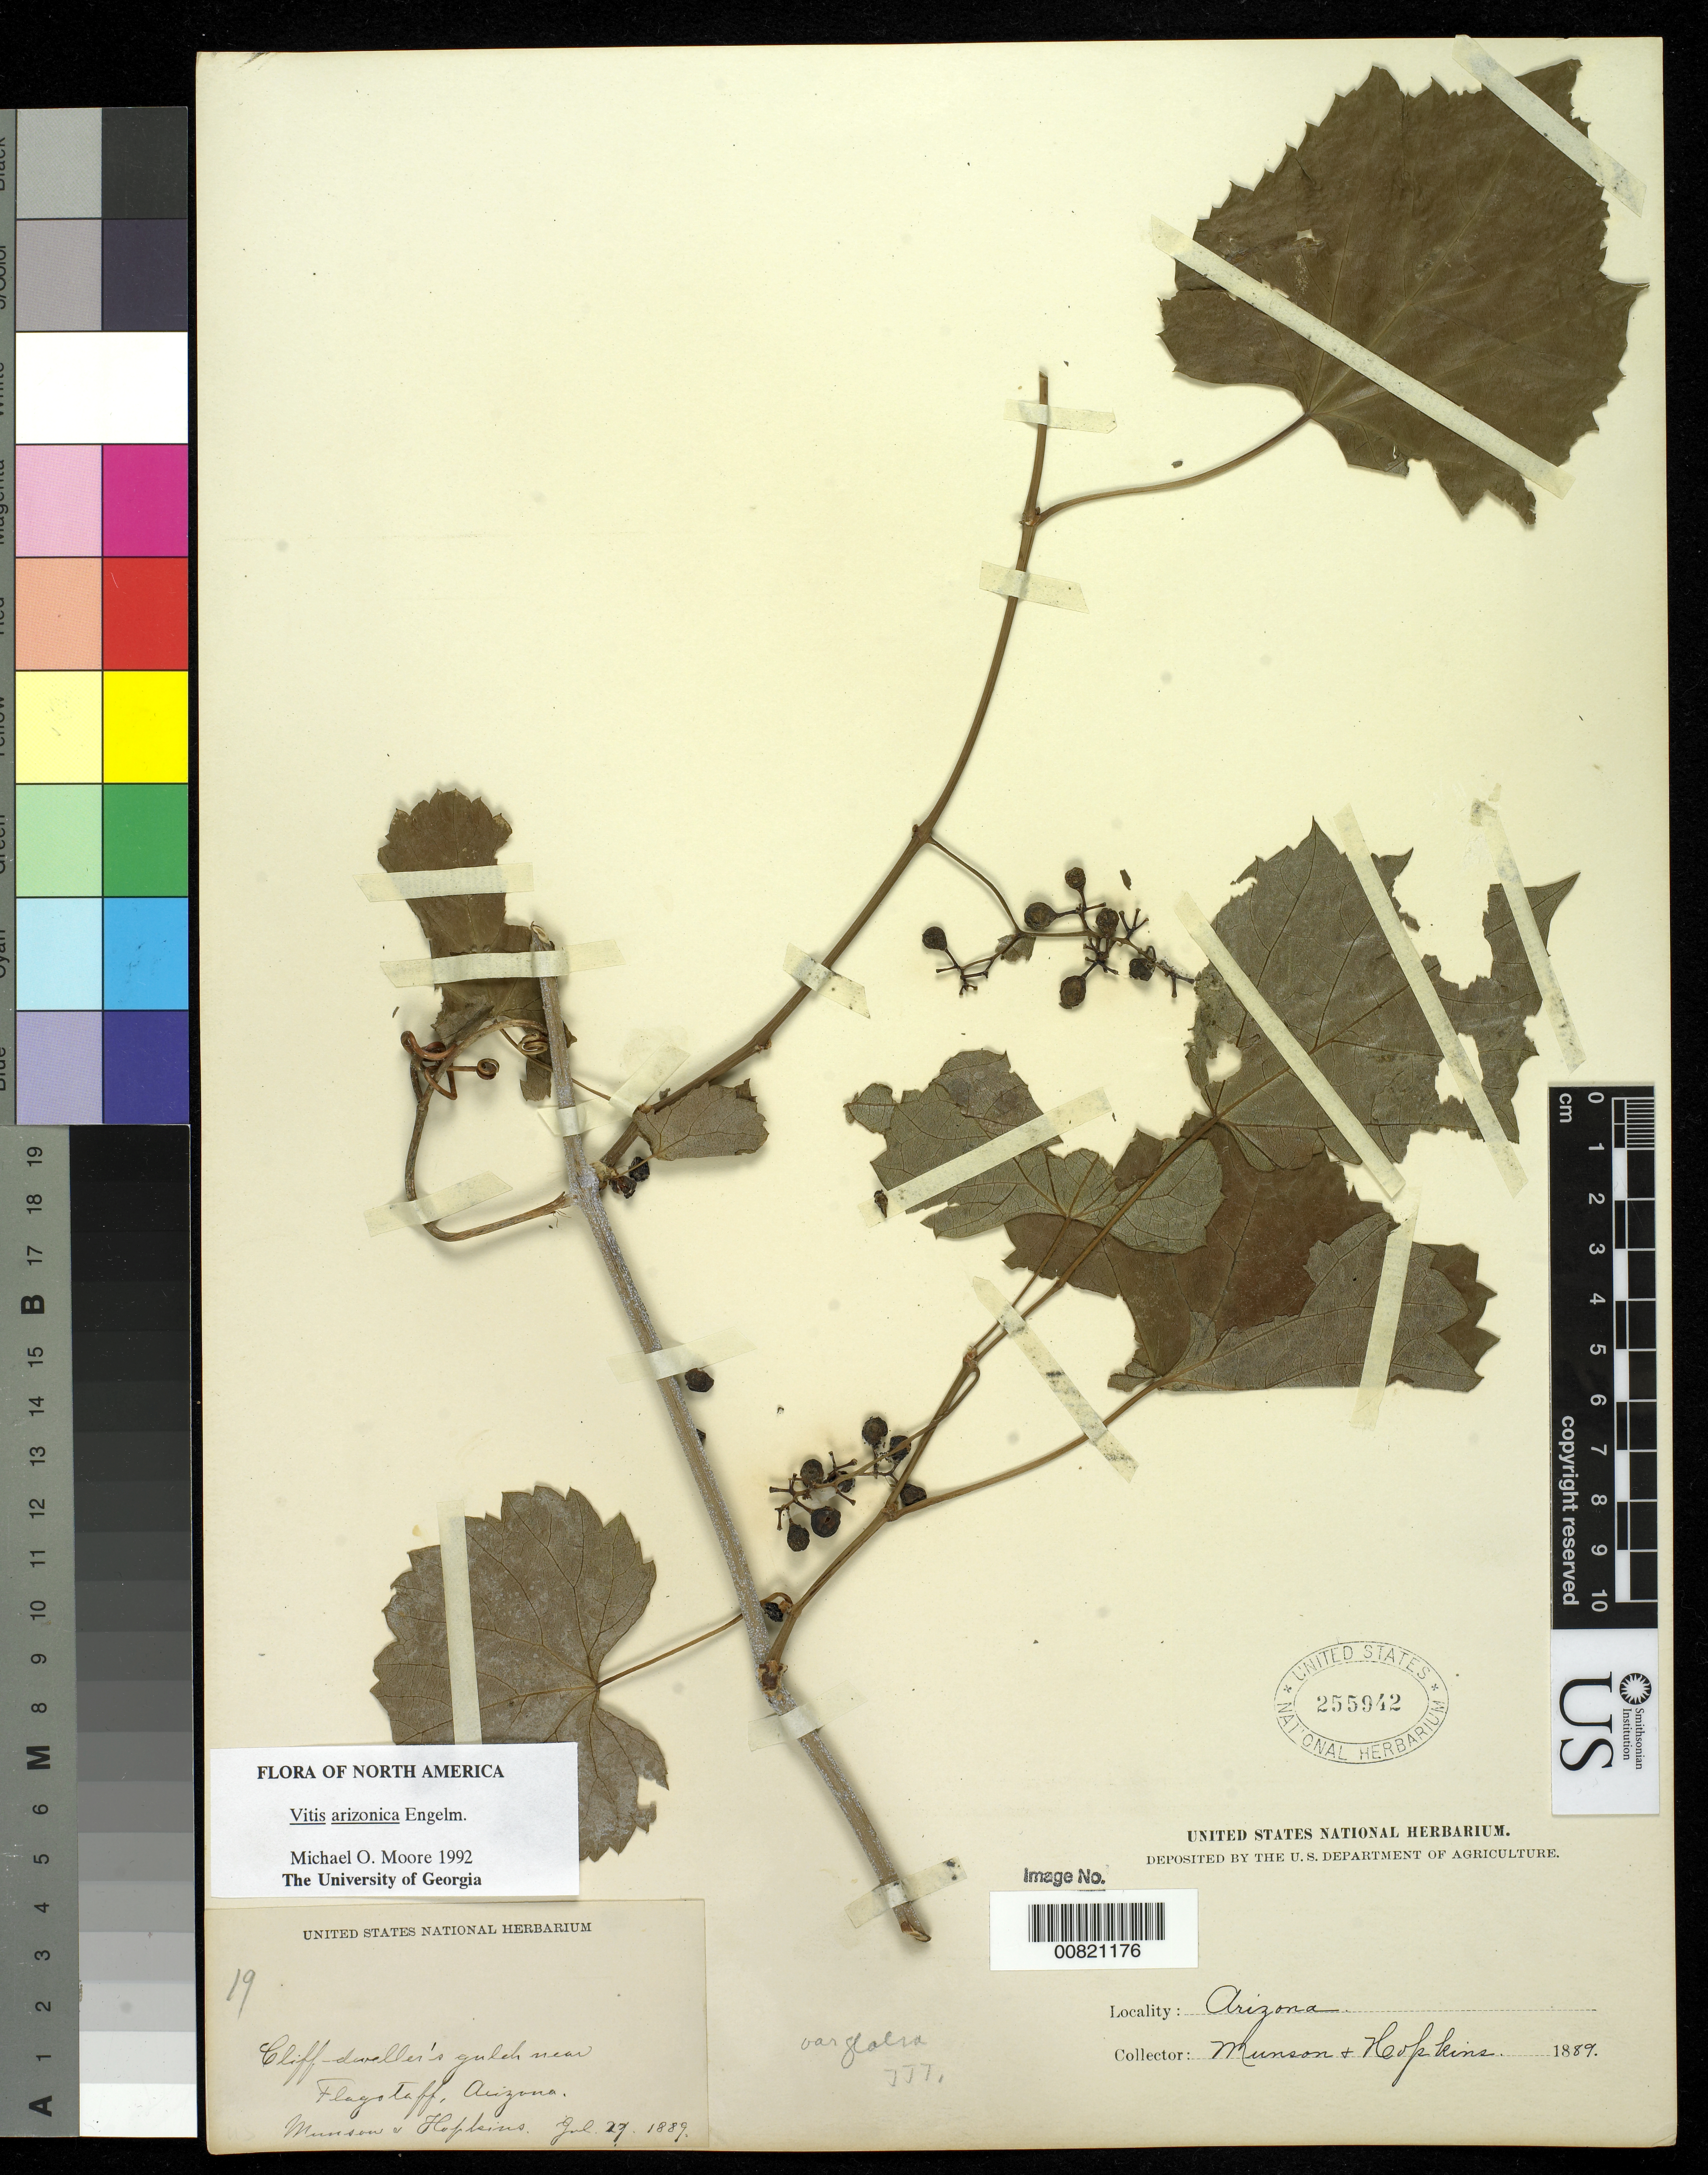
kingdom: Plantae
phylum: Tracheophyta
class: Magnoliopsida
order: Vitales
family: Vitaceae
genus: Vitis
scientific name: Vitis arizonica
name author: Engelm.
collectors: T. V. Munson & -. Hopkins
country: United States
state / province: Arizona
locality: Cliff dweller's gulch near Flagstaff.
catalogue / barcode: US 255942